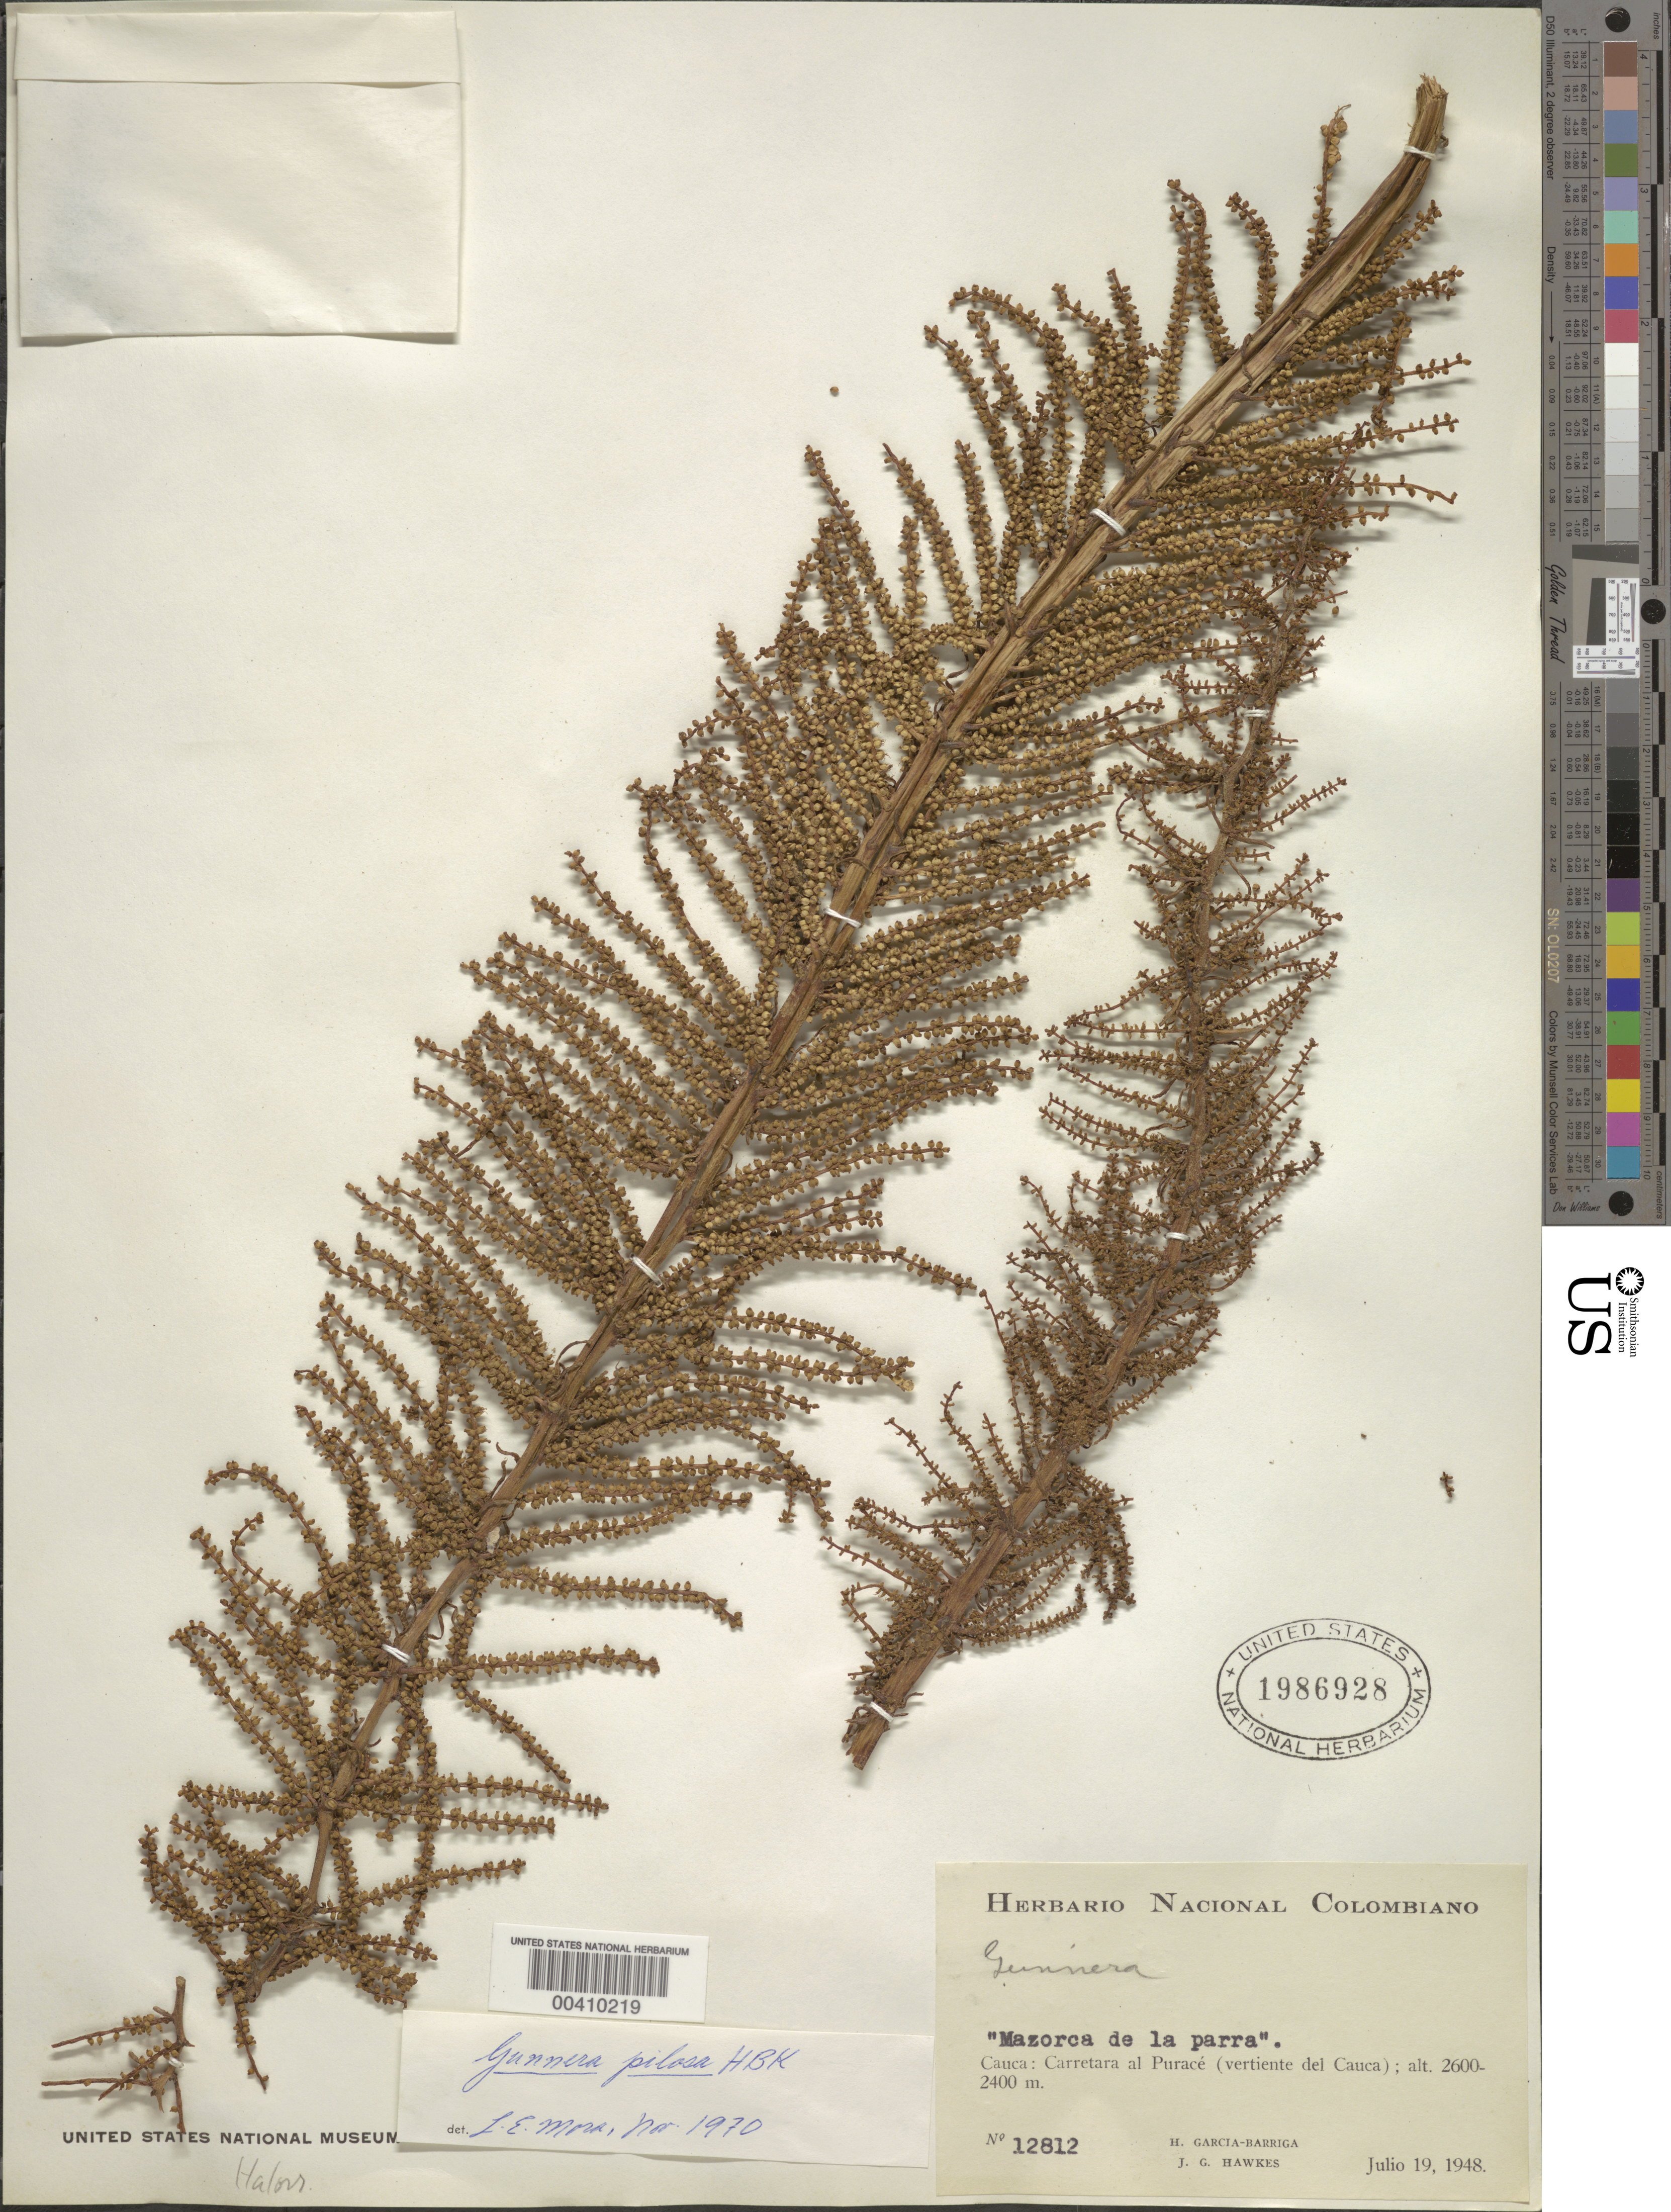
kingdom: Plantae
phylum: Tracheophyta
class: Magnoliopsida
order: Gunnerales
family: Gunneraceae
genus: Gunnera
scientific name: Gunnera pilosa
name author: Kunth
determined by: Mora-Osejo, L. E.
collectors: H. García Barriga & J. Hawkes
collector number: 12812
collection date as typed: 19 Jul 1948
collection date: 1948-07-19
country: Colombia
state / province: Cauca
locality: Carretera al Puracé (Vertiente del Cauca)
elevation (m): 2400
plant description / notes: Common name: Mazorca de la parra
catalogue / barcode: US 1986928